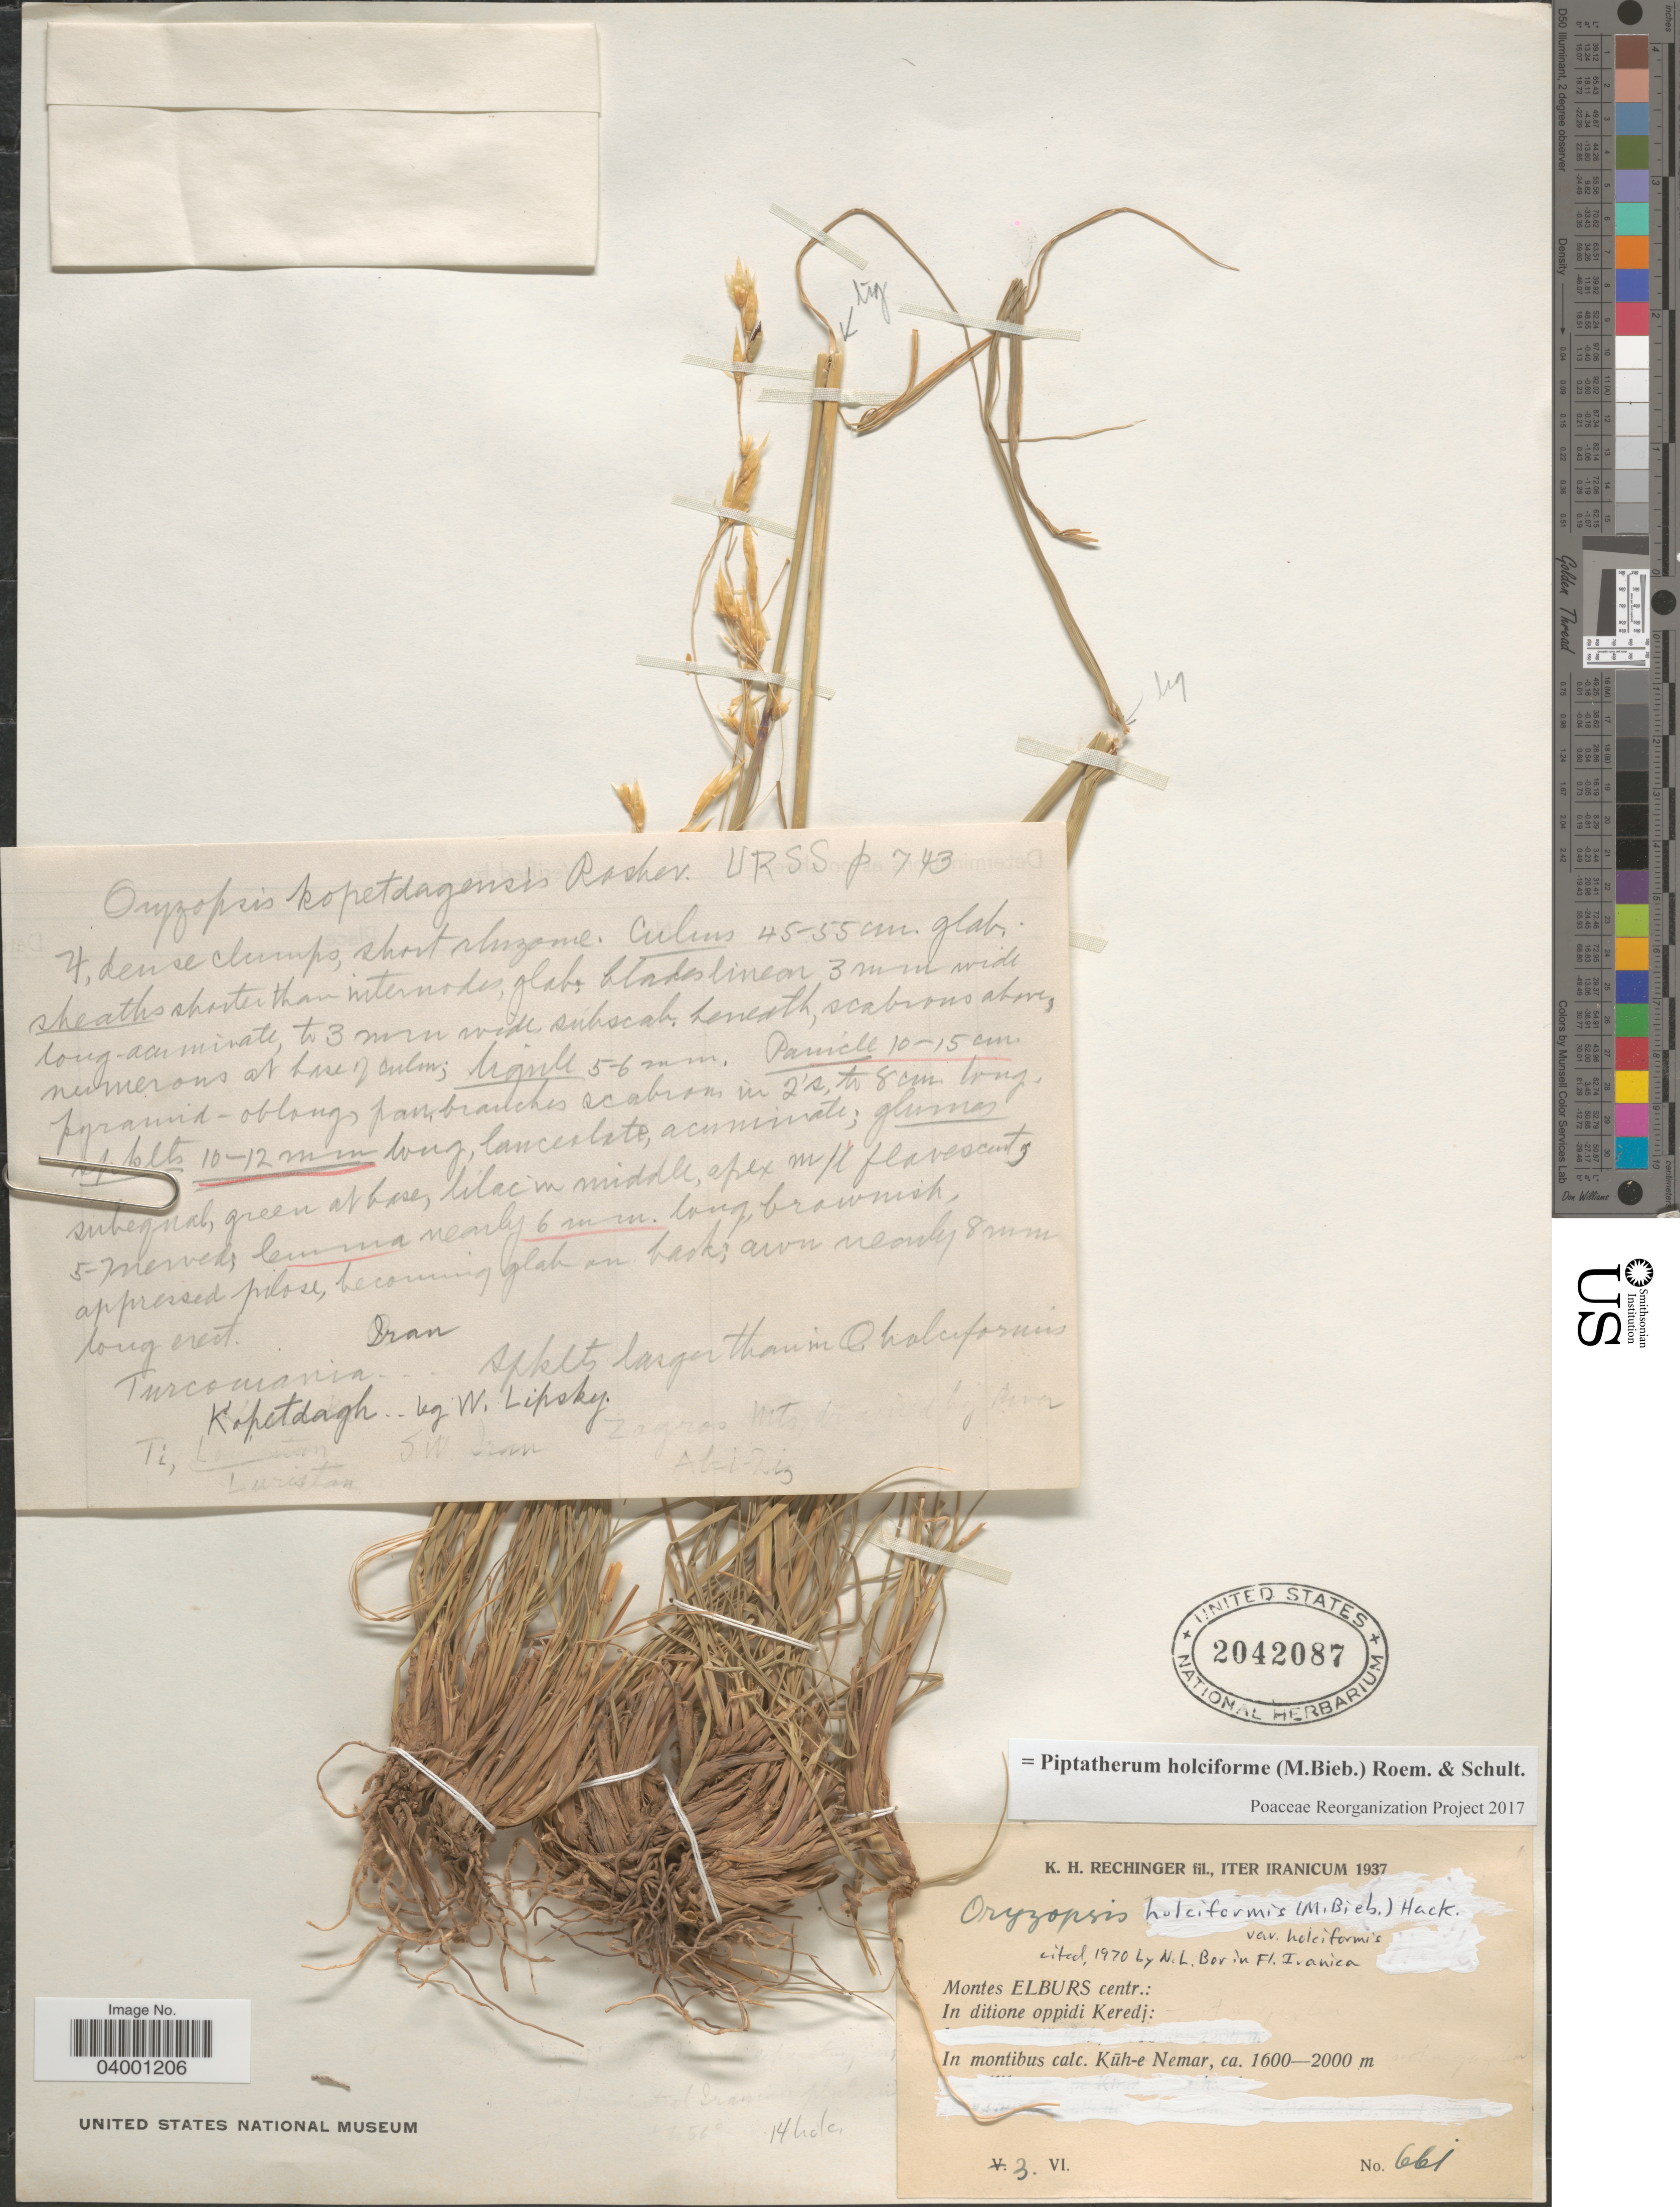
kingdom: Plantae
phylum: Tracheophyta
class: Liliopsida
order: Poales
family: Poaceae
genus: Piptatherum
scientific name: Piptatherum holciforme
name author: (M. Bieb.) Roem. & Schult.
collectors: W. Lipsky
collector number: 661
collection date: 1937-06-03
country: Iran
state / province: Alborz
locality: Turcomania. Kopetdagh. Montes Elburs centr.: In ditione oppidi Keredj: In montibus calc. Kūh-e Nemar.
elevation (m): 1600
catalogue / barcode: US 2042087